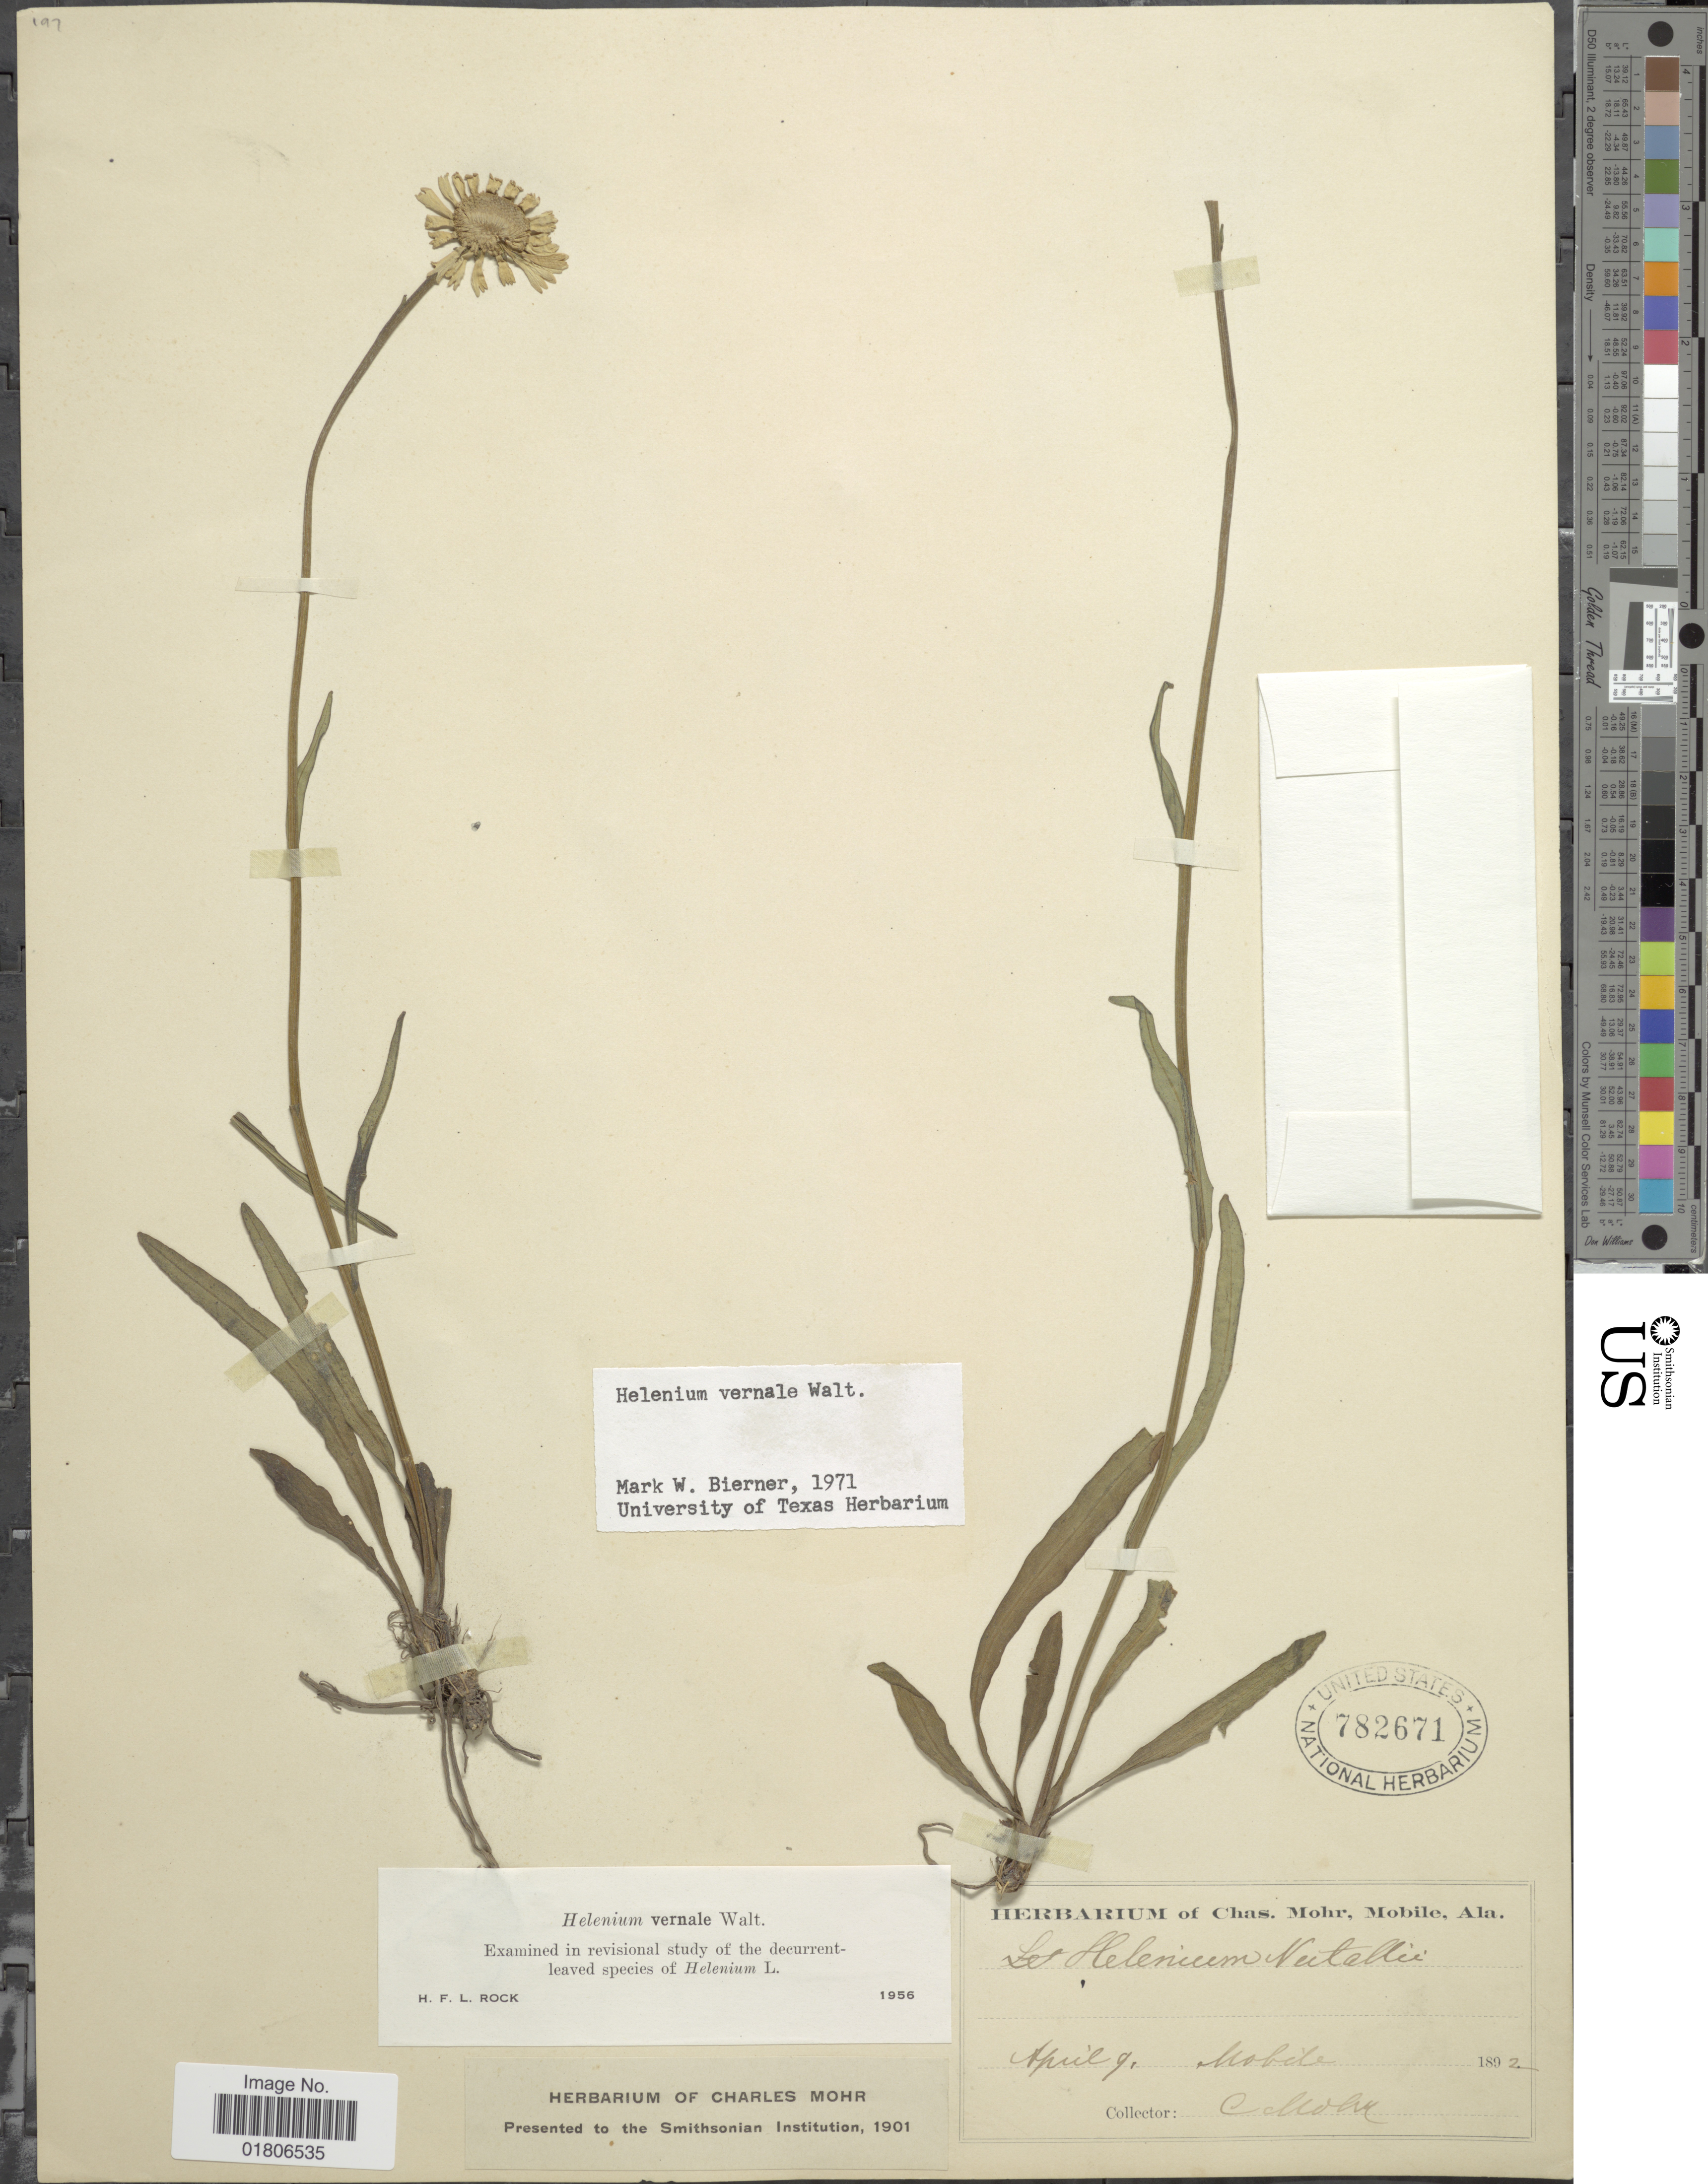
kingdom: Plantae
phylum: Tracheophyta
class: Magnoliopsida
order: Asterales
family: Asteraceae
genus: Helenium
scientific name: Helenium vernale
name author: Walter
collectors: C. T. Mohr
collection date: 1892-04-07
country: United States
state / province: Alabama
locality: Mobile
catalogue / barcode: US 782671